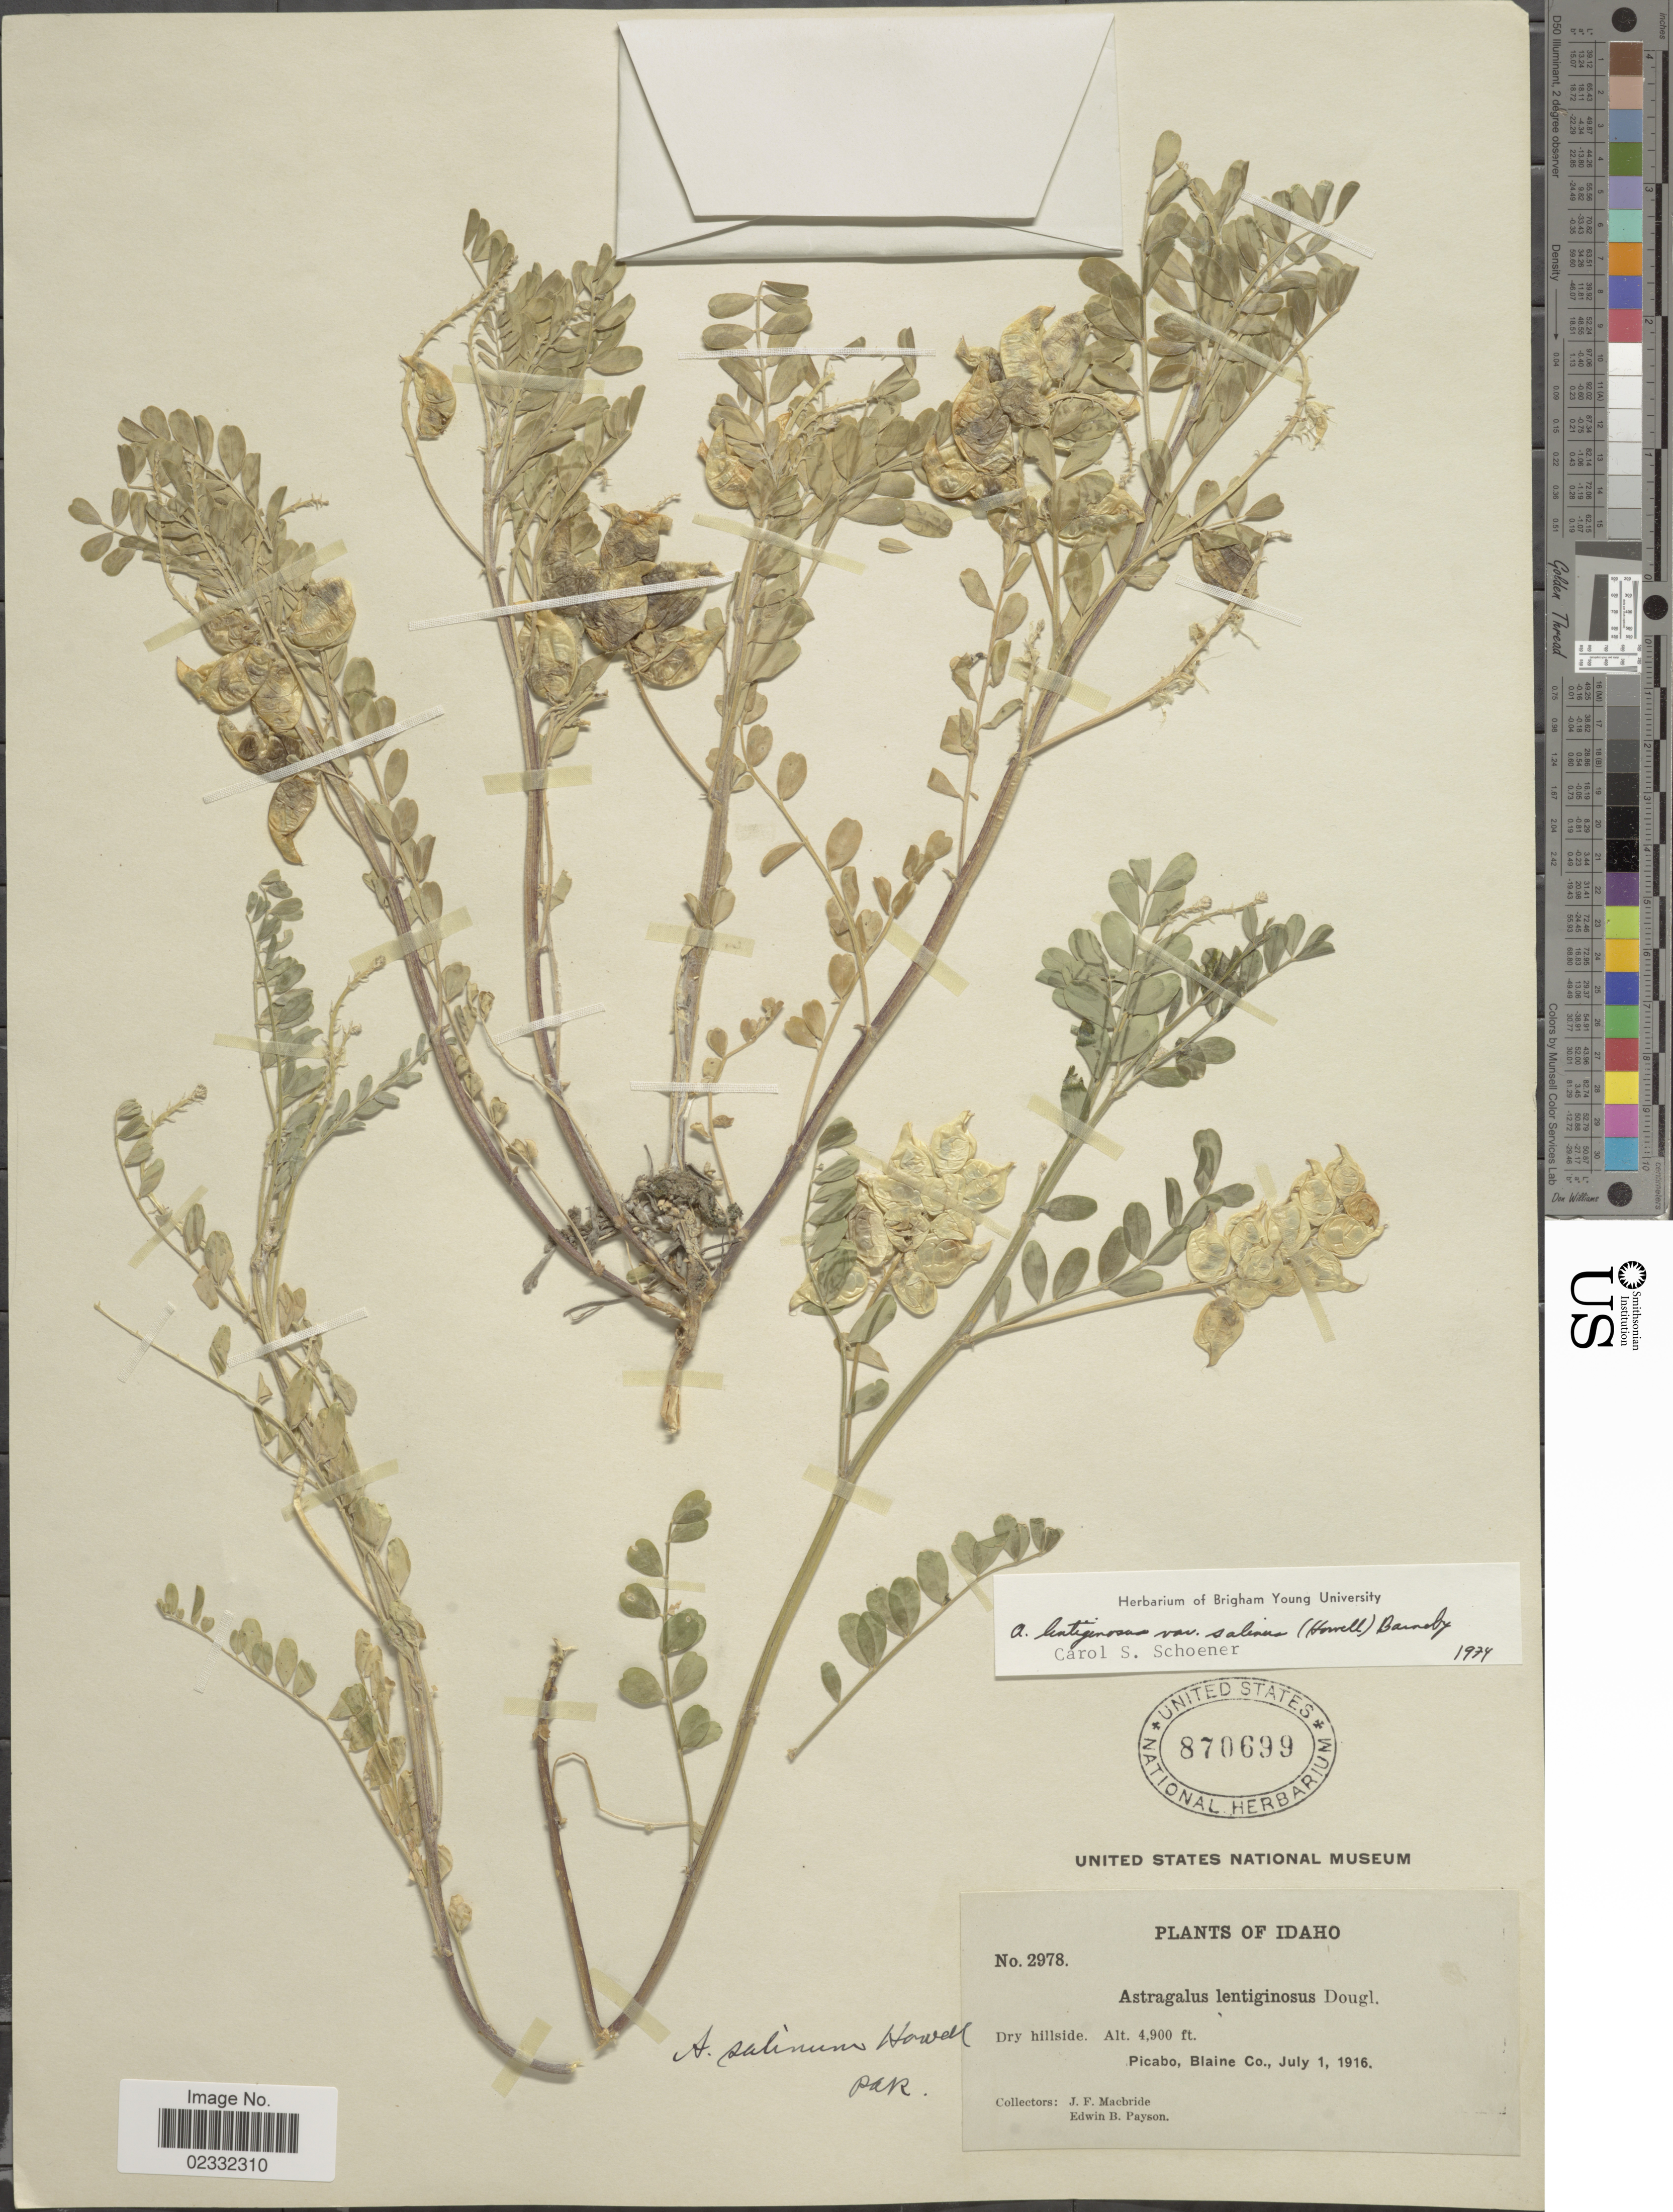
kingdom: Plantae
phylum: Tracheophyta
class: Magnoliopsida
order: Fabales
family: Fabaceae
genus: Astragalus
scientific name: Astragalus lentiginosus var. salinus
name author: (Howell) Barneby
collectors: J. F. Macbride & E. B. Payson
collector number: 2978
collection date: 1916-07-01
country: United States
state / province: Idaho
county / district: Blaine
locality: Dry hillside, Puicabo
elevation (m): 1494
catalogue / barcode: US 70699